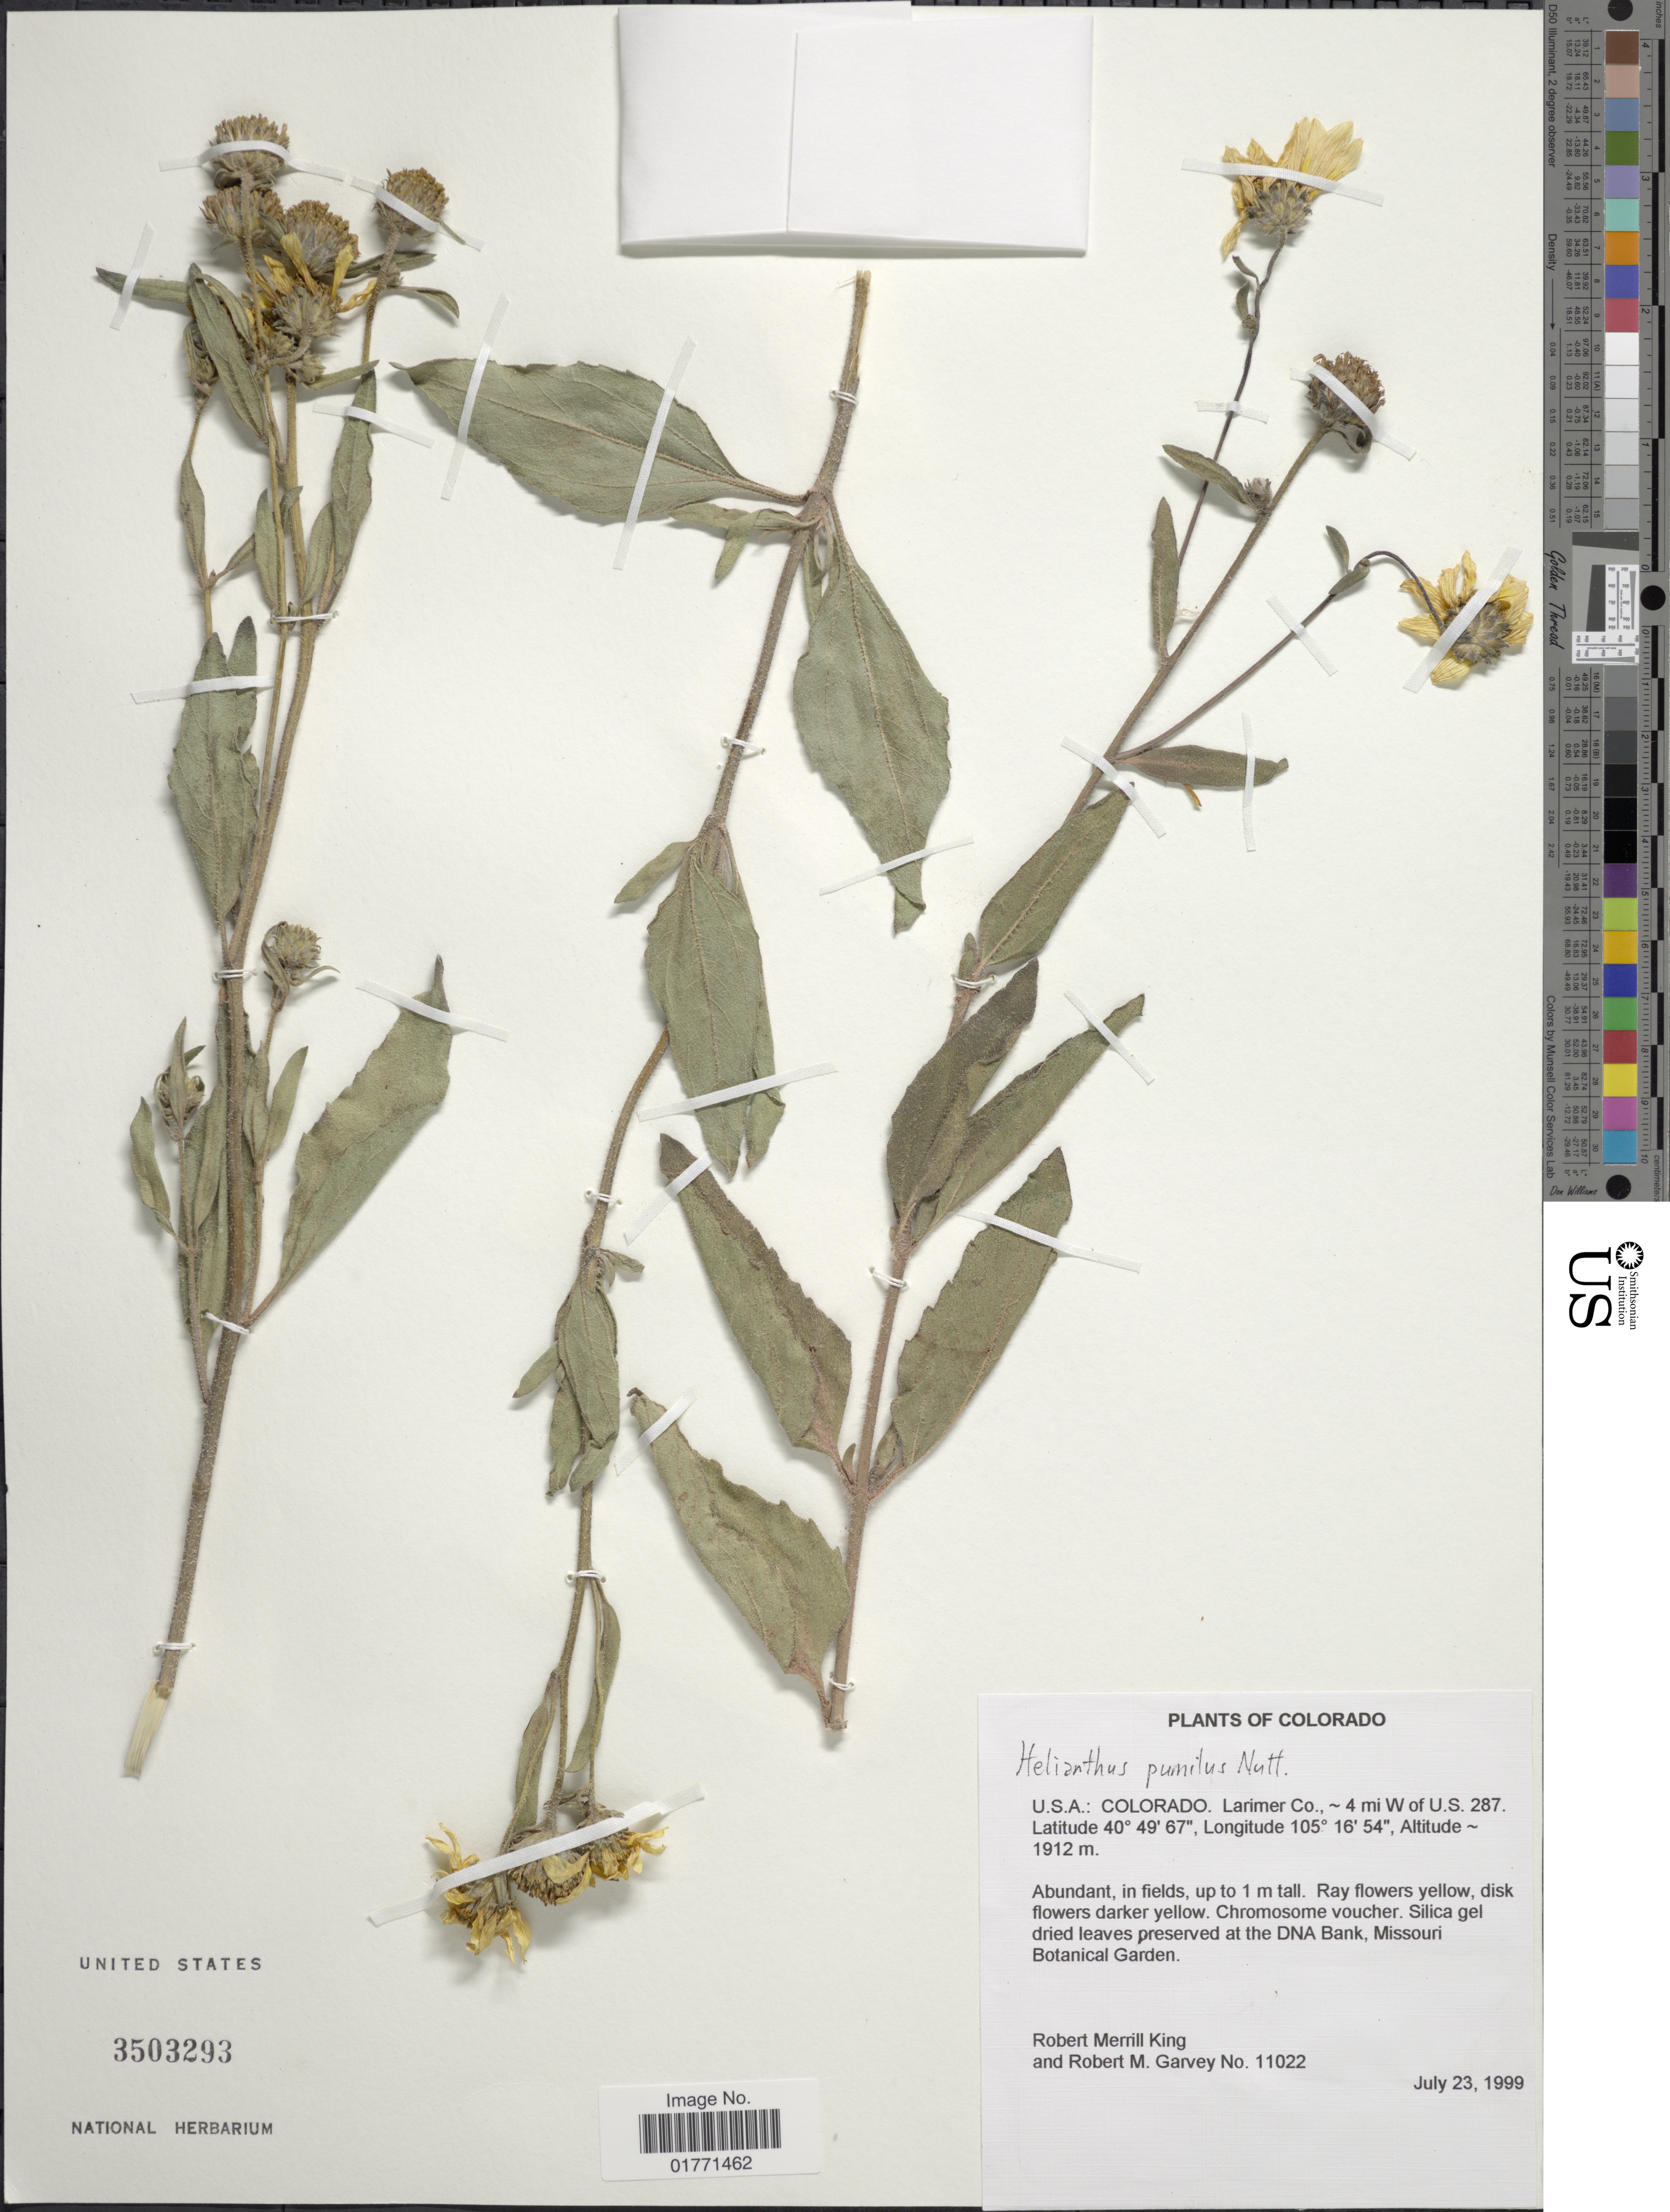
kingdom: Plantae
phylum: Tracheophyta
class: Magnoliopsida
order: Asterales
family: Asteraceae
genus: Helianthus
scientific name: Helianthus pumilis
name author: Nutt.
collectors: R. M. King & R. Garvey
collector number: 11022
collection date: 1999-07-23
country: United States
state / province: Colorado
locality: Larimer Co., 4 mi W of U.S. 287.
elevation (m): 1912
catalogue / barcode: US 3503293